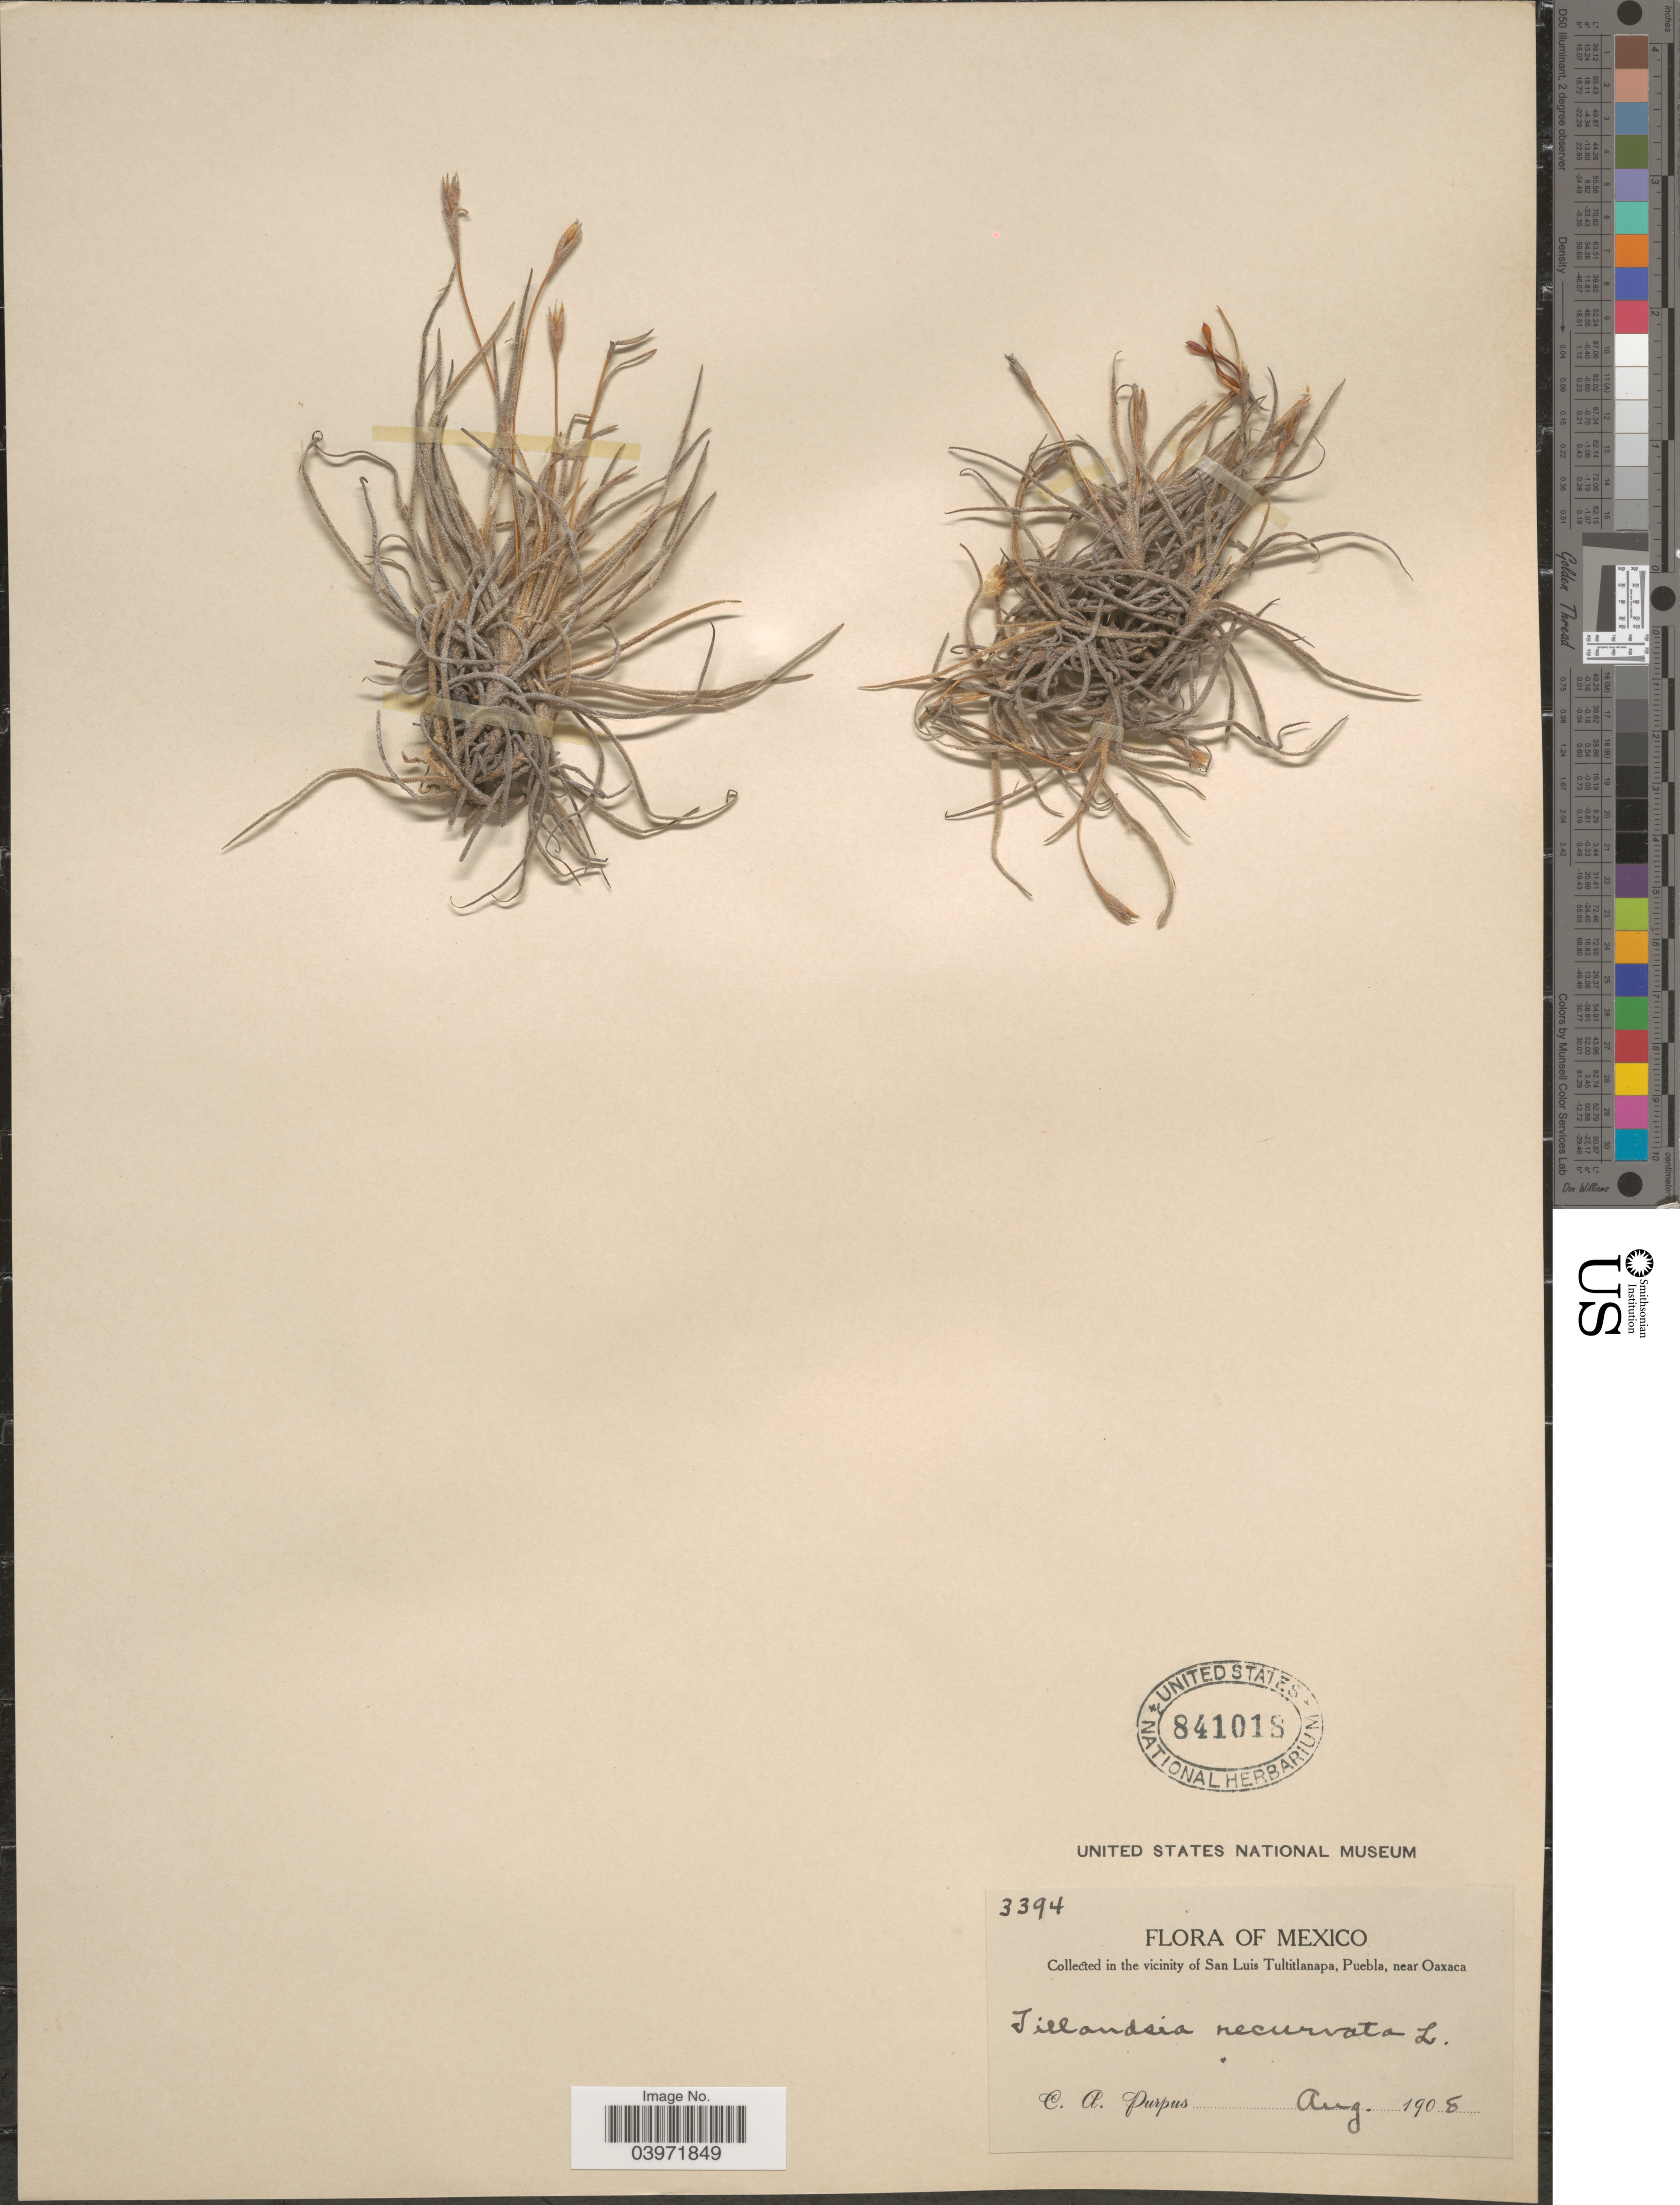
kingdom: Plantae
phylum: Tracheophyta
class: Liliopsida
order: Poales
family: Bromeliaceae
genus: Tillandsia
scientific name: Tillandsia recurvata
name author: L.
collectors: C. A. Purpus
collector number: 3394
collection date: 1908-08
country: Mexico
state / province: Puebla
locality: In the vicinity of San Luis Tultitlanapa, Puebla, near Oaxaca.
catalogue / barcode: US 841018